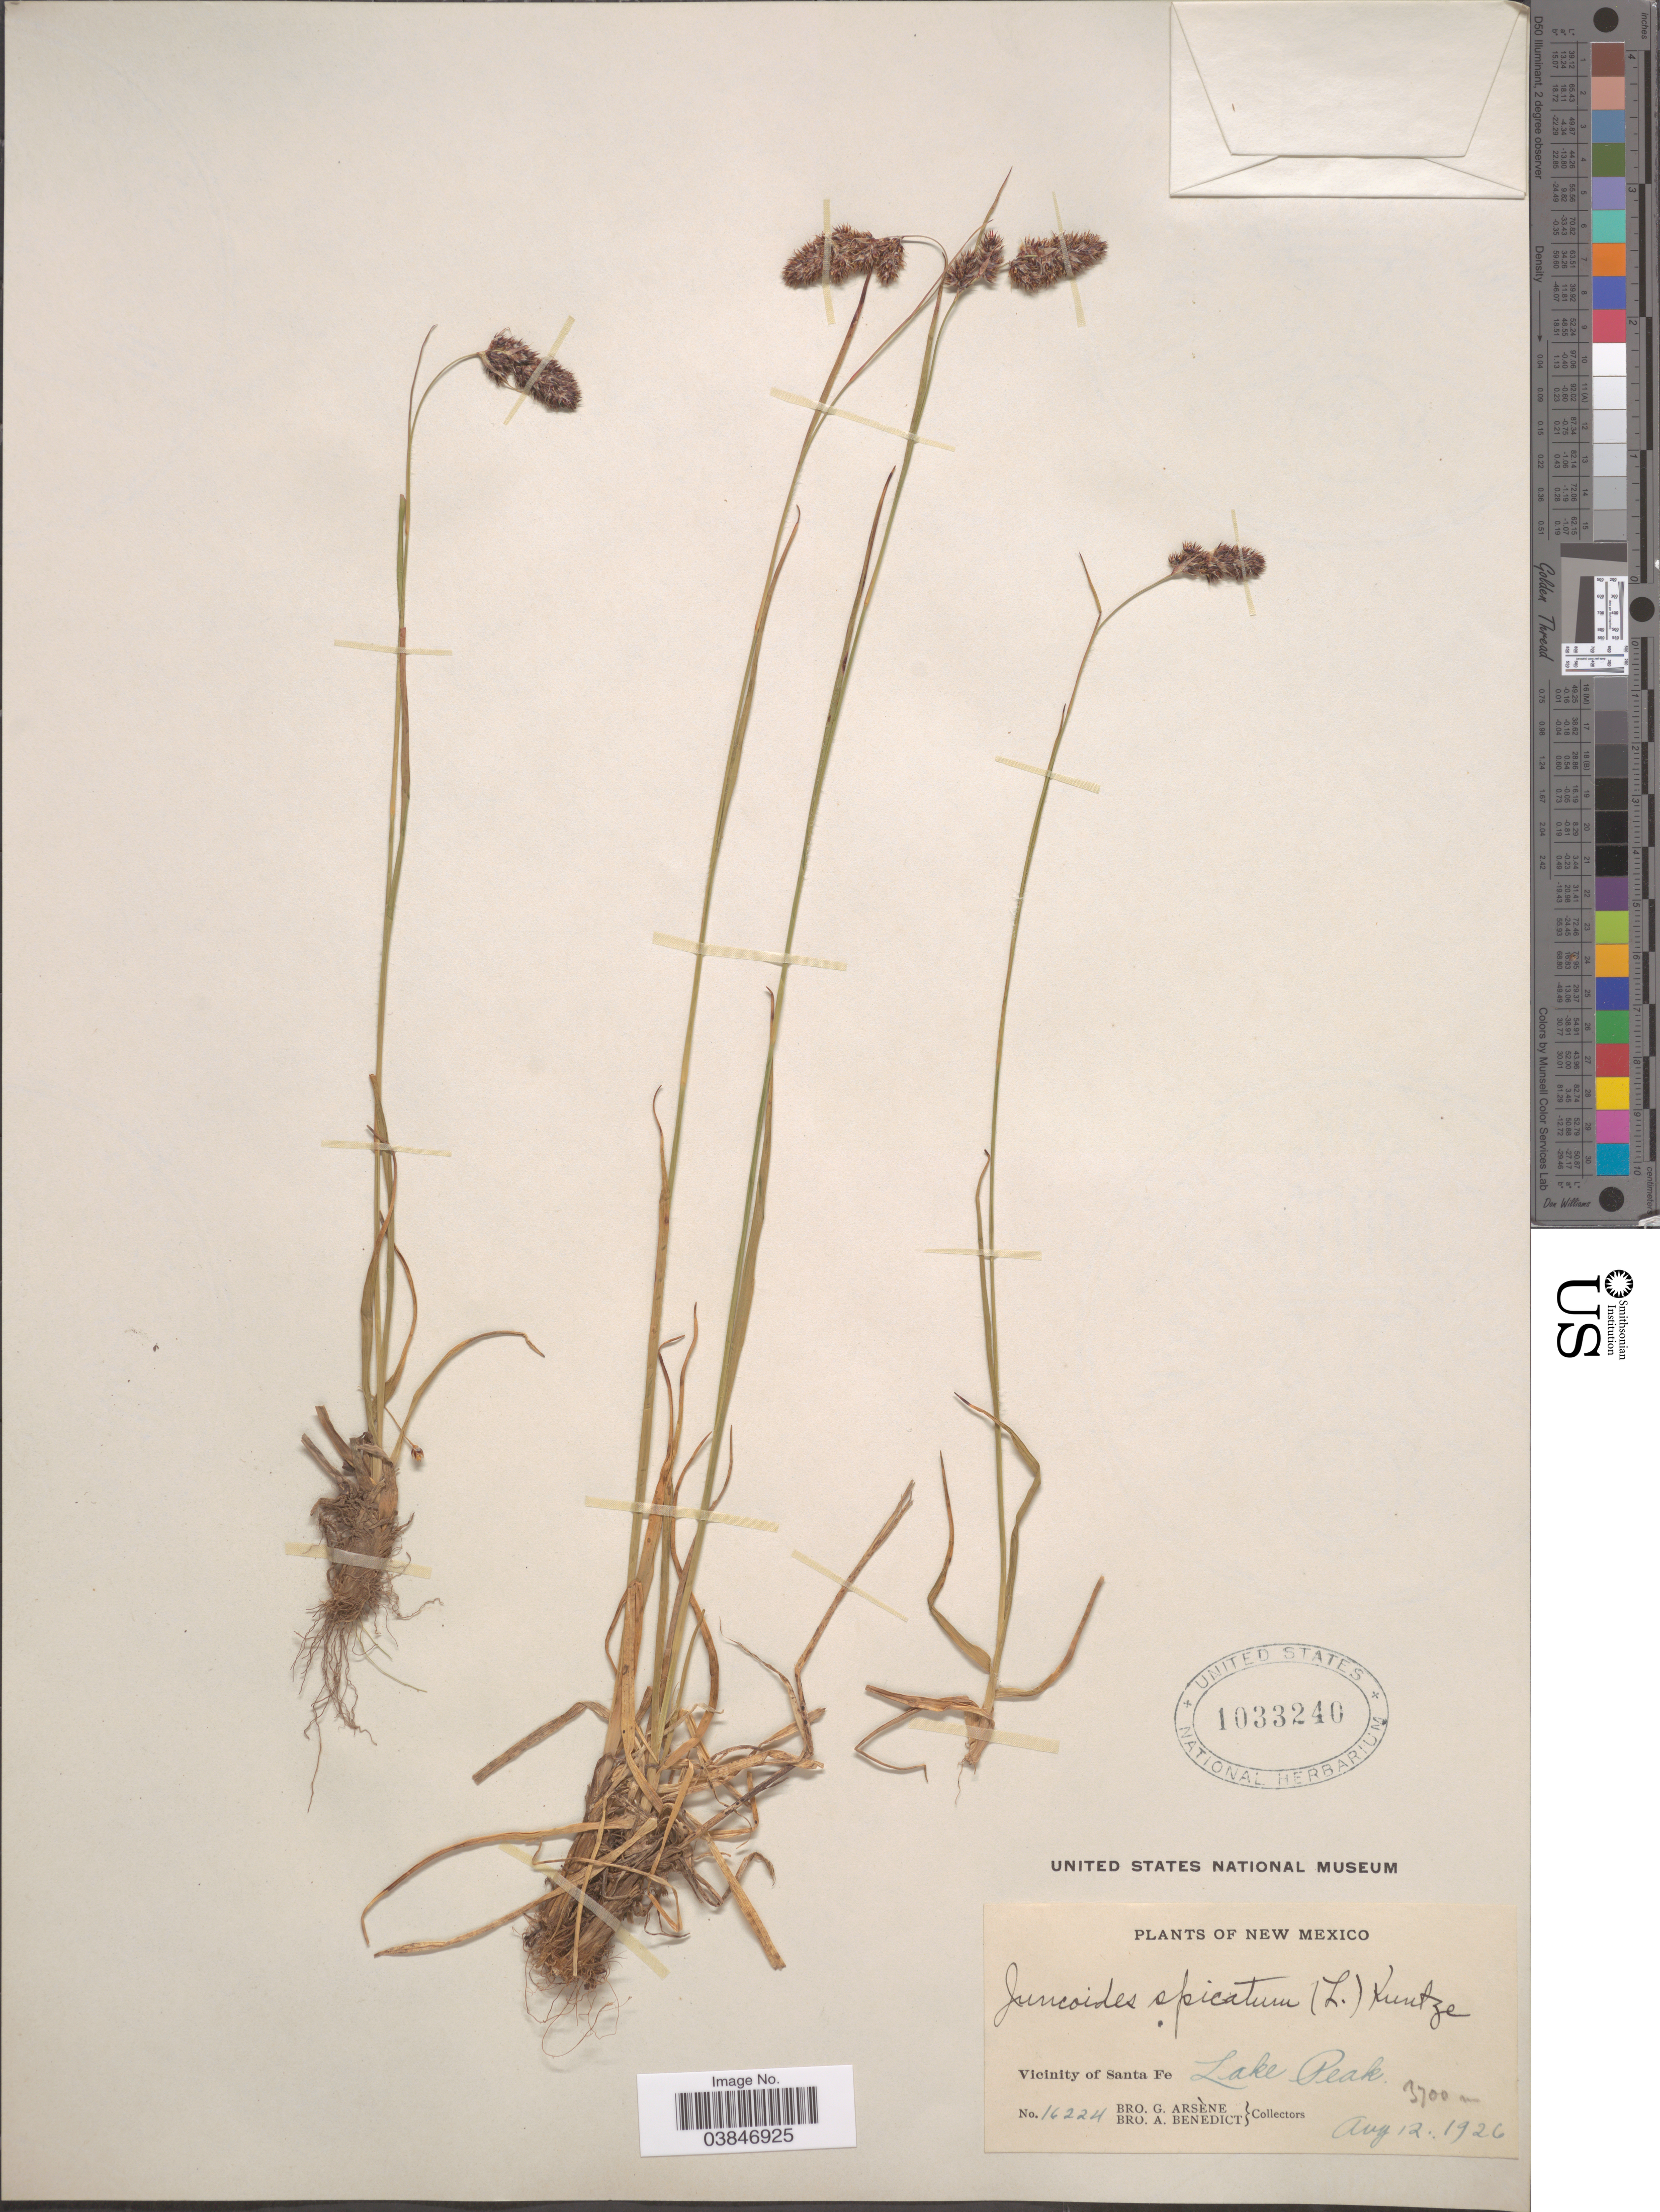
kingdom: Plantae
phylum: Tracheophyta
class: Liliopsida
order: Poales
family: Juncaceae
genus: Luzula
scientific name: Luzula spicata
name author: (L.) DC.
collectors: Bro. G. Arsène & Bro. A. Benedict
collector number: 16224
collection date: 1926-08-12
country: United States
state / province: New Mexico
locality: Vicinity of Santa Fe, Lake Peak.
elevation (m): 3700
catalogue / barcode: US 1033240